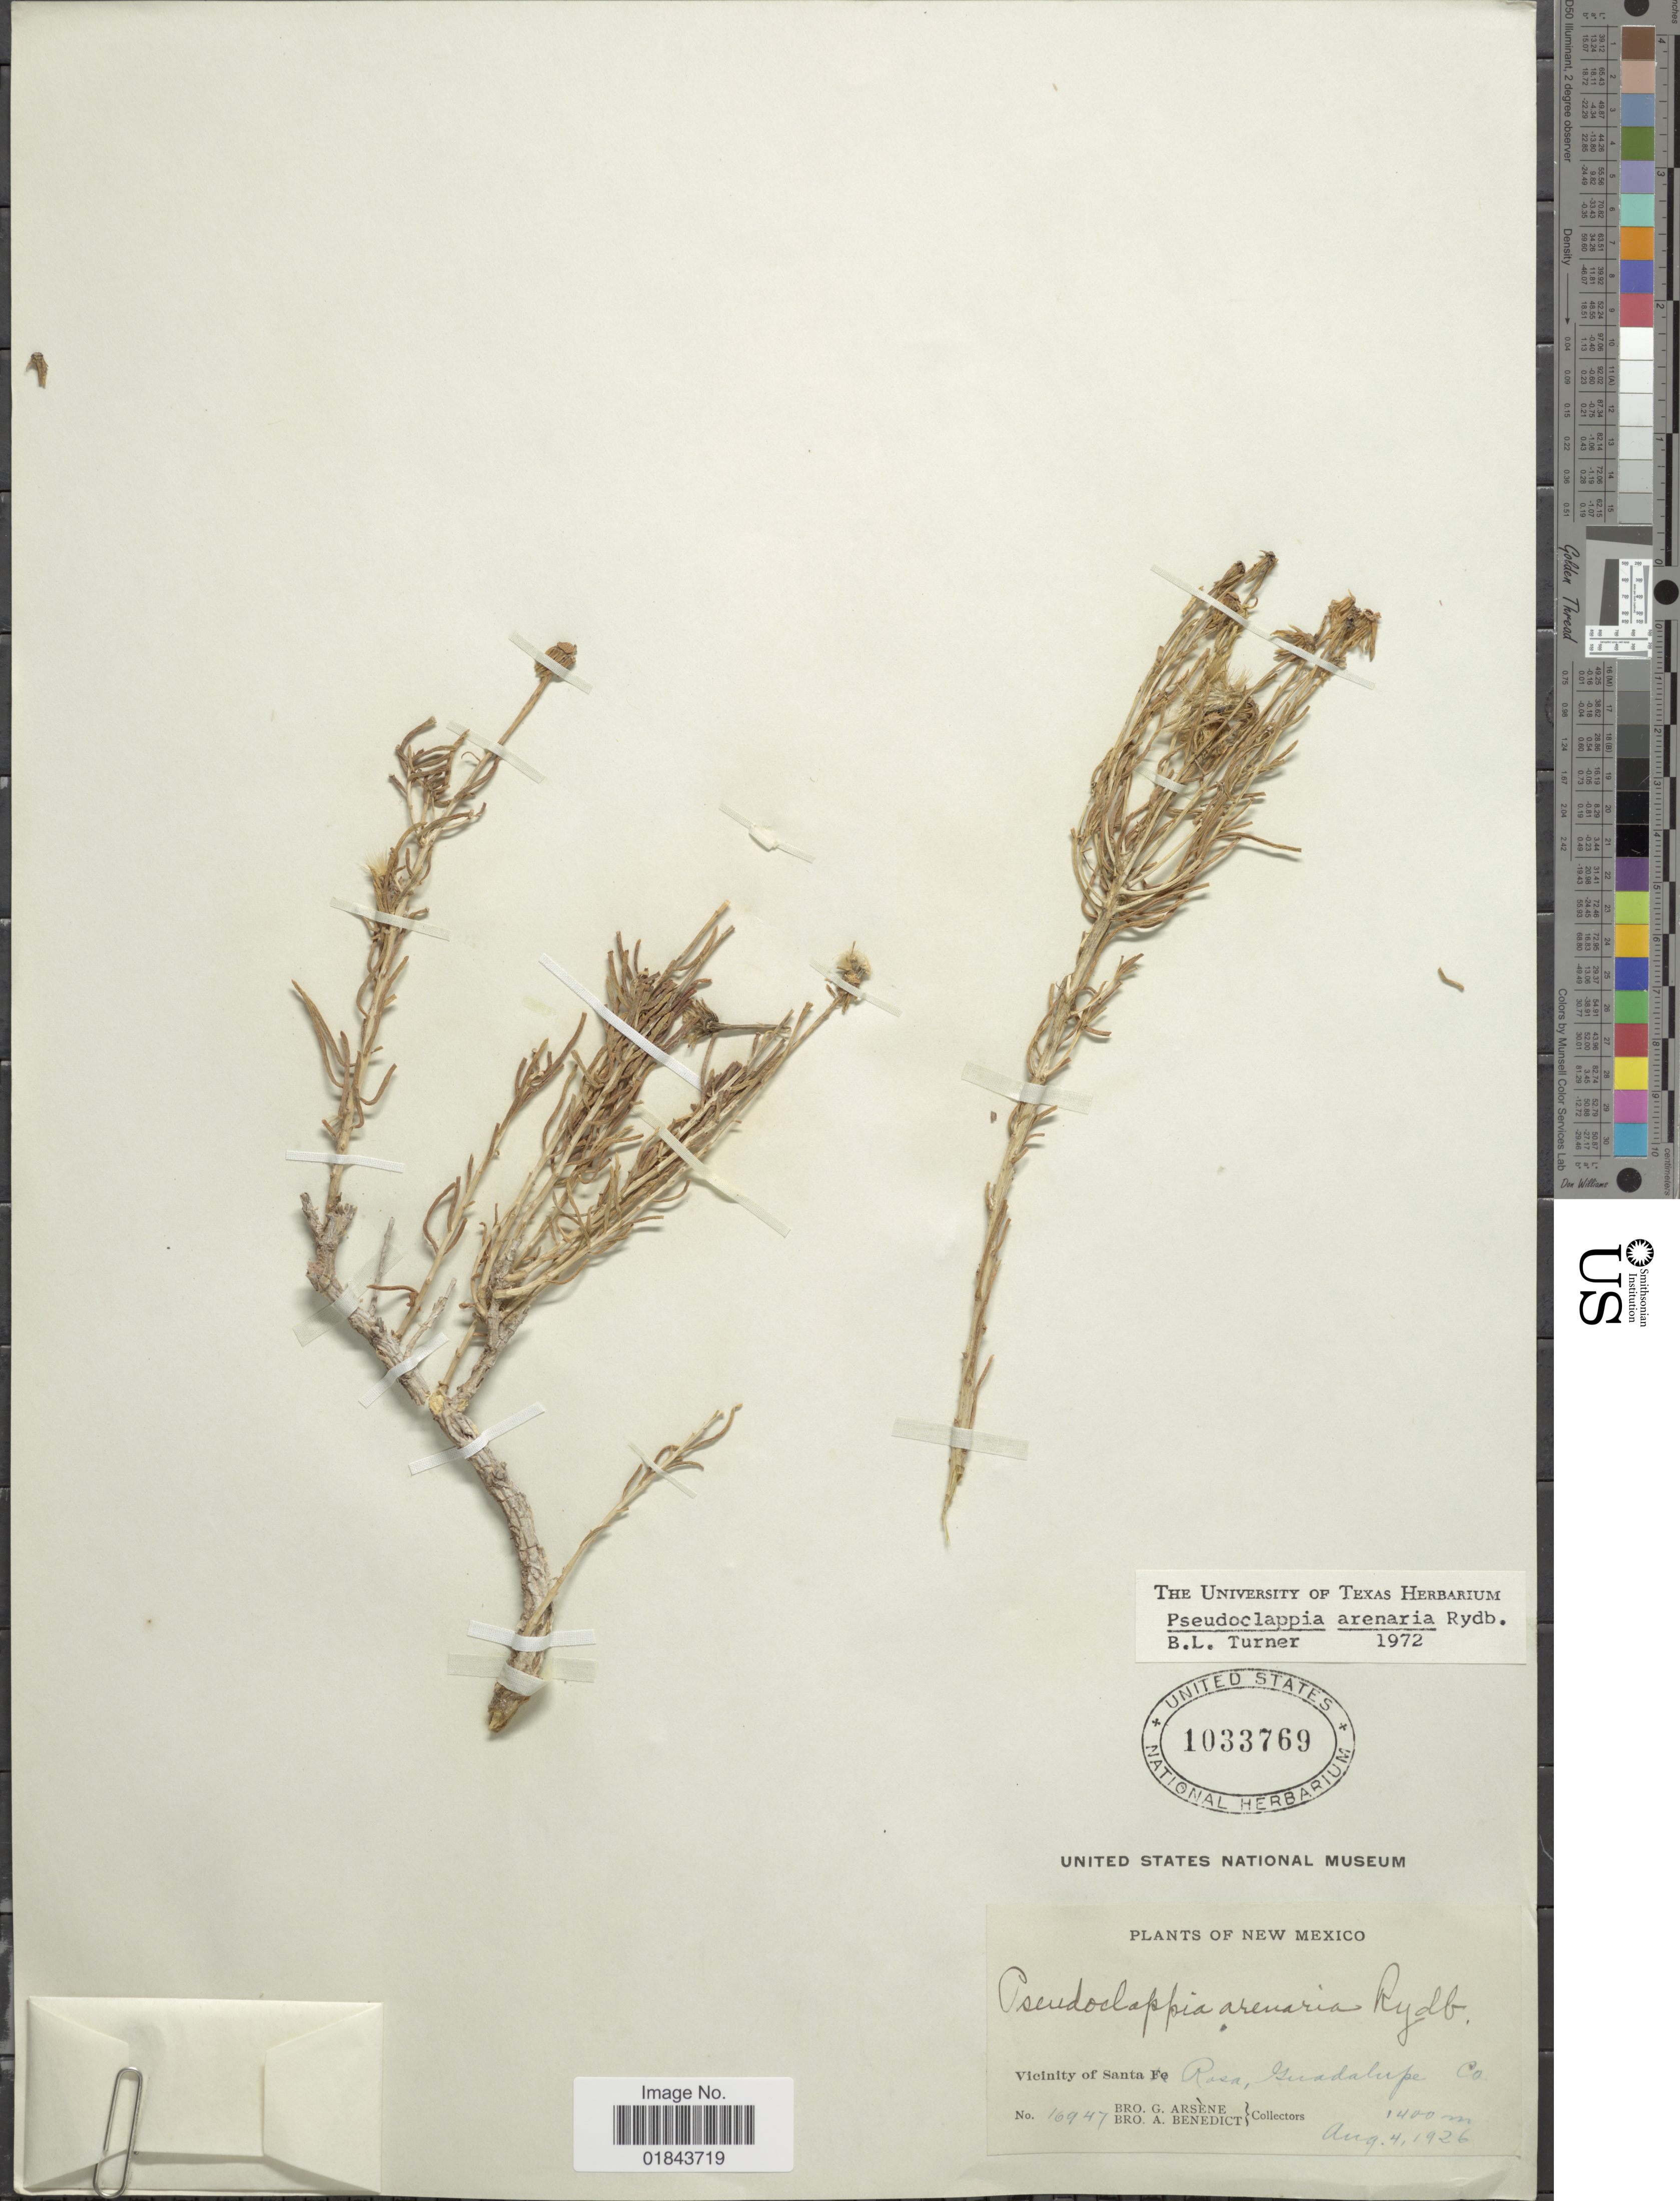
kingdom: Plantae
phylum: Tracheophyta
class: Magnoliopsida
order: Asterales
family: Asteraceae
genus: Pseudoclappia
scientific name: Pseudoclappia arenaria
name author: Rydb.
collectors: Bro. G. Arsène & Bro. Benedict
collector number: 10947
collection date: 1926-08-04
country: United States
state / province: New Mexico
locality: Vicinity of Santa Rosa, Guadalupe Co.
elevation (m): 1400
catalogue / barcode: US 1033769